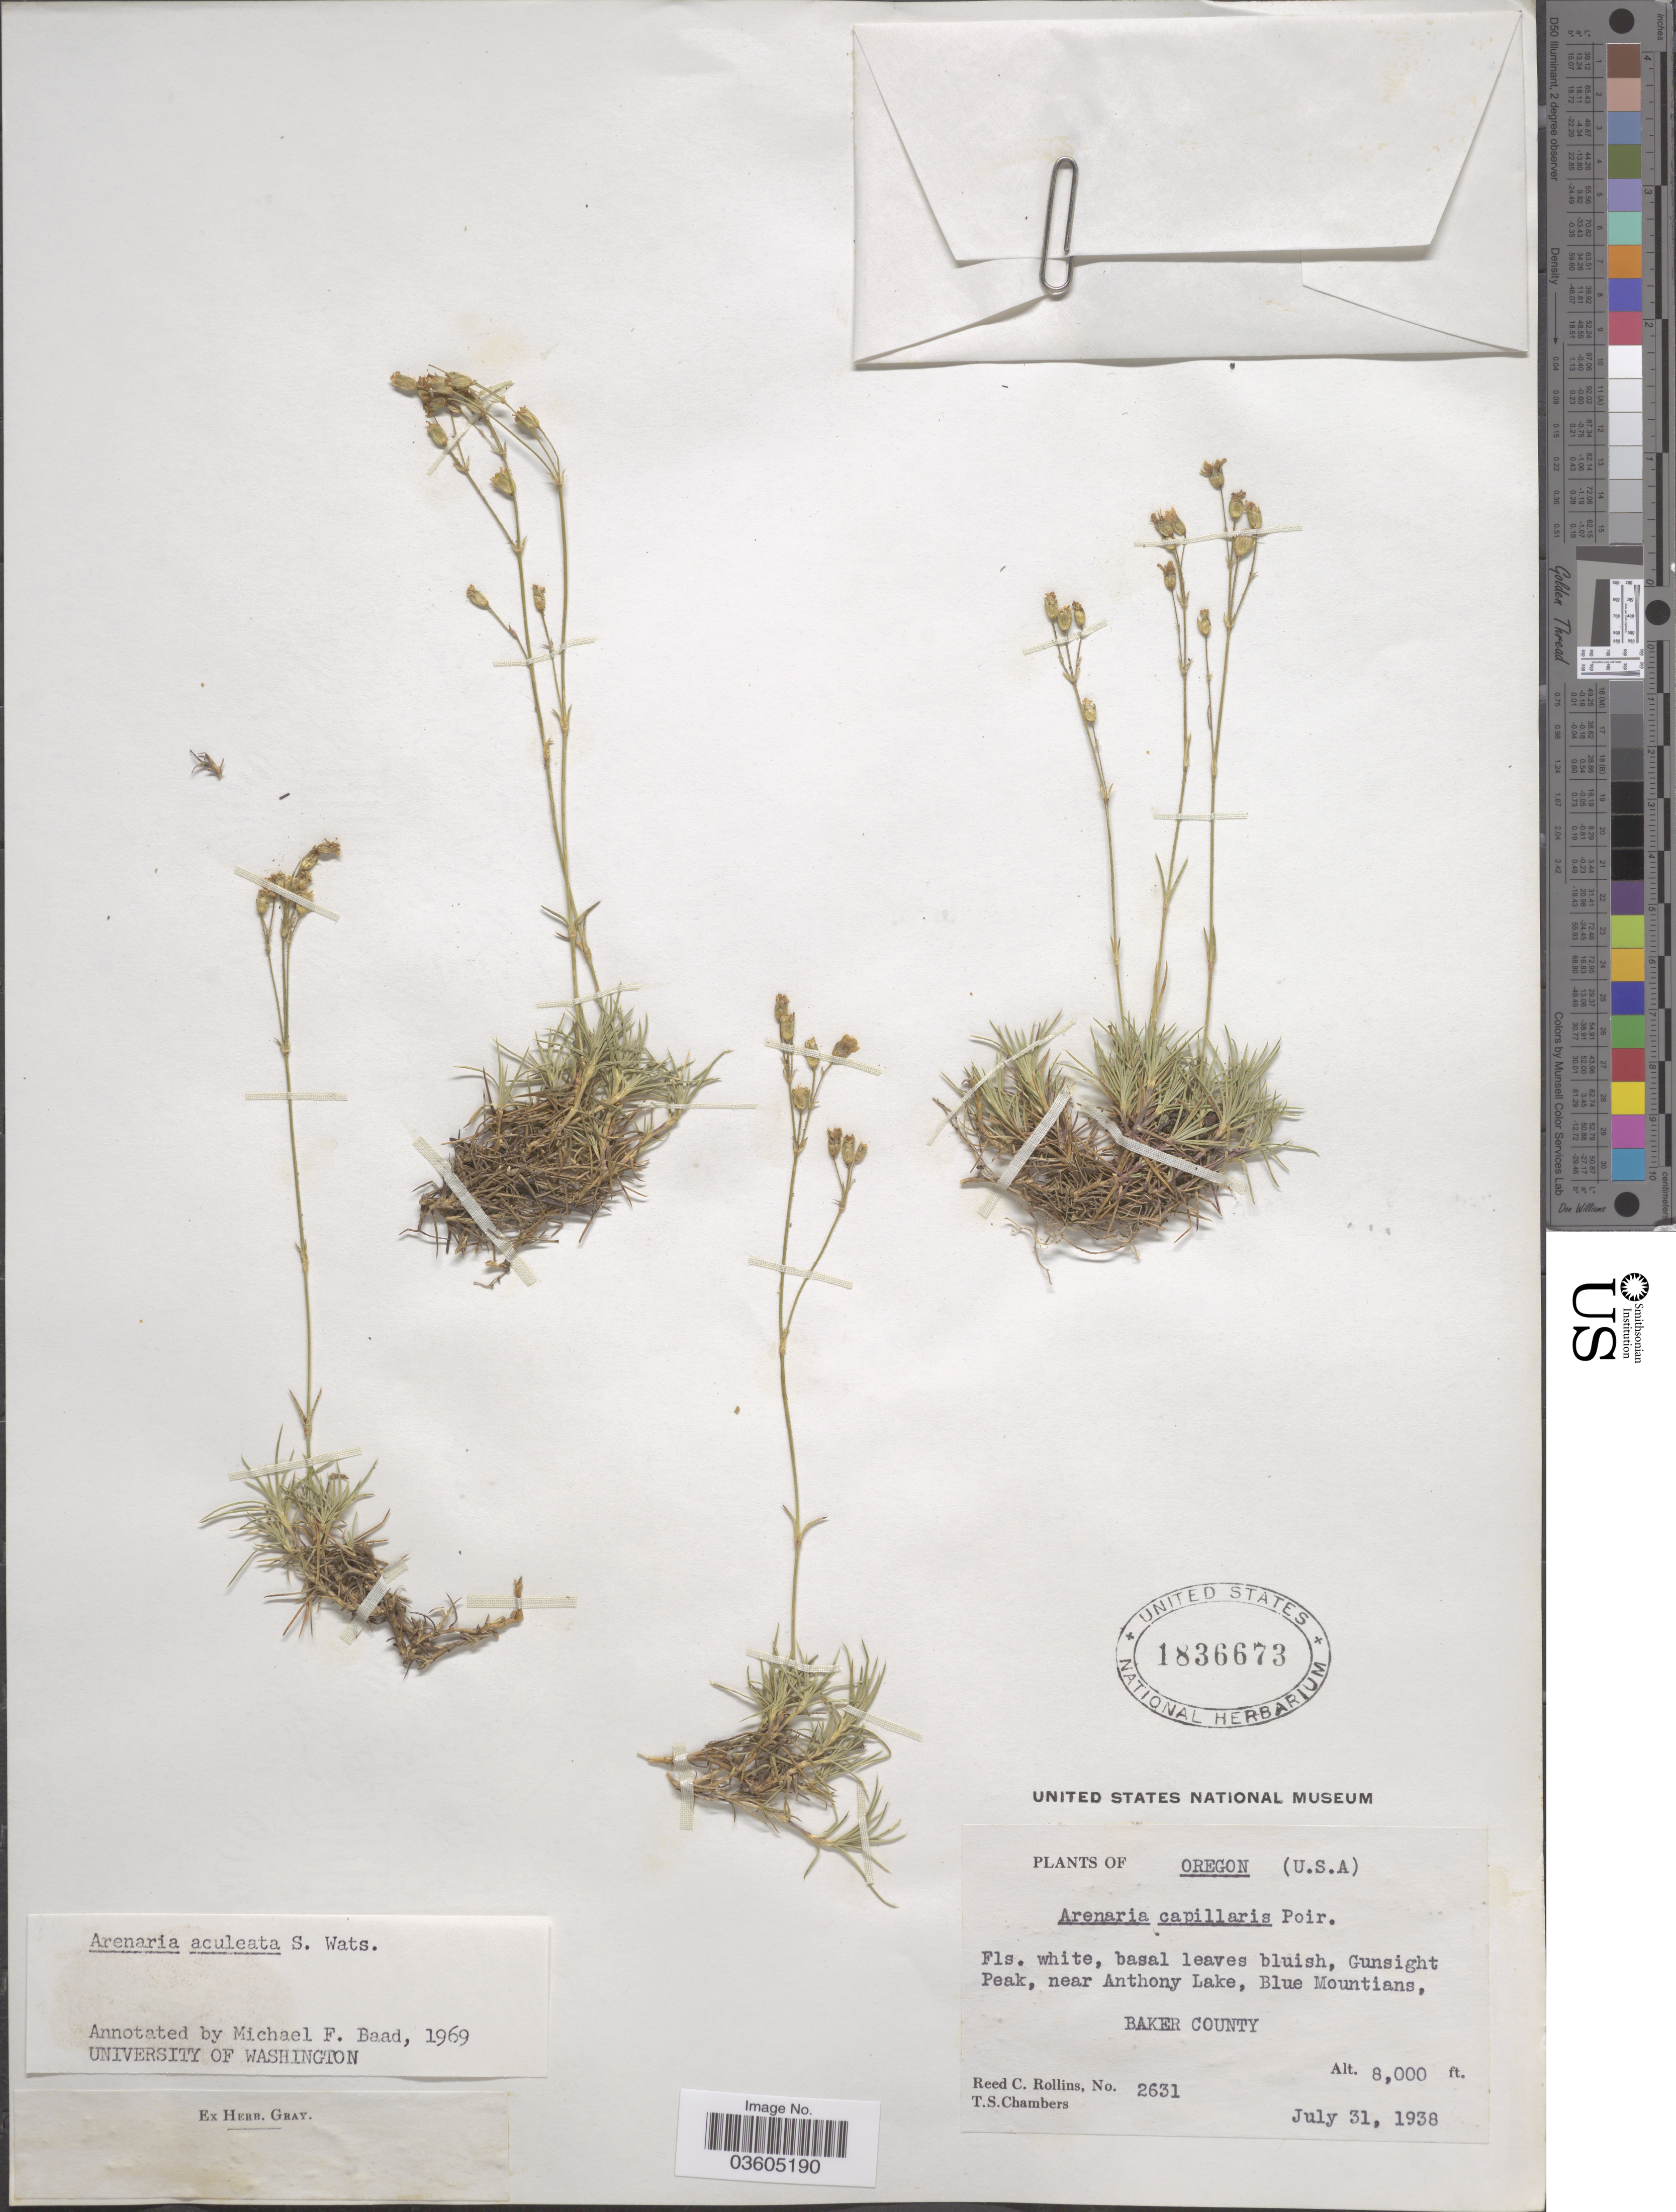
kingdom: Plantae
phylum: Tracheophyta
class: Magnoliopsida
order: Caryophyllales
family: Caryophyllaceae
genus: Eremogone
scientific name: Eremogone aculeata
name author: (S. Watson) Ikonn.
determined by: U.S. National Herbarium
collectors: R. C. Rollins & T. Chambers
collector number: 2631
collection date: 1938-07-31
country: United States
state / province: Oregon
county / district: Baker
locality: Gunsight Peak, near Anthony Lake, Blue Mountains, Baker County.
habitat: Gunsight Peak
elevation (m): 2438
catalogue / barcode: US 1836673